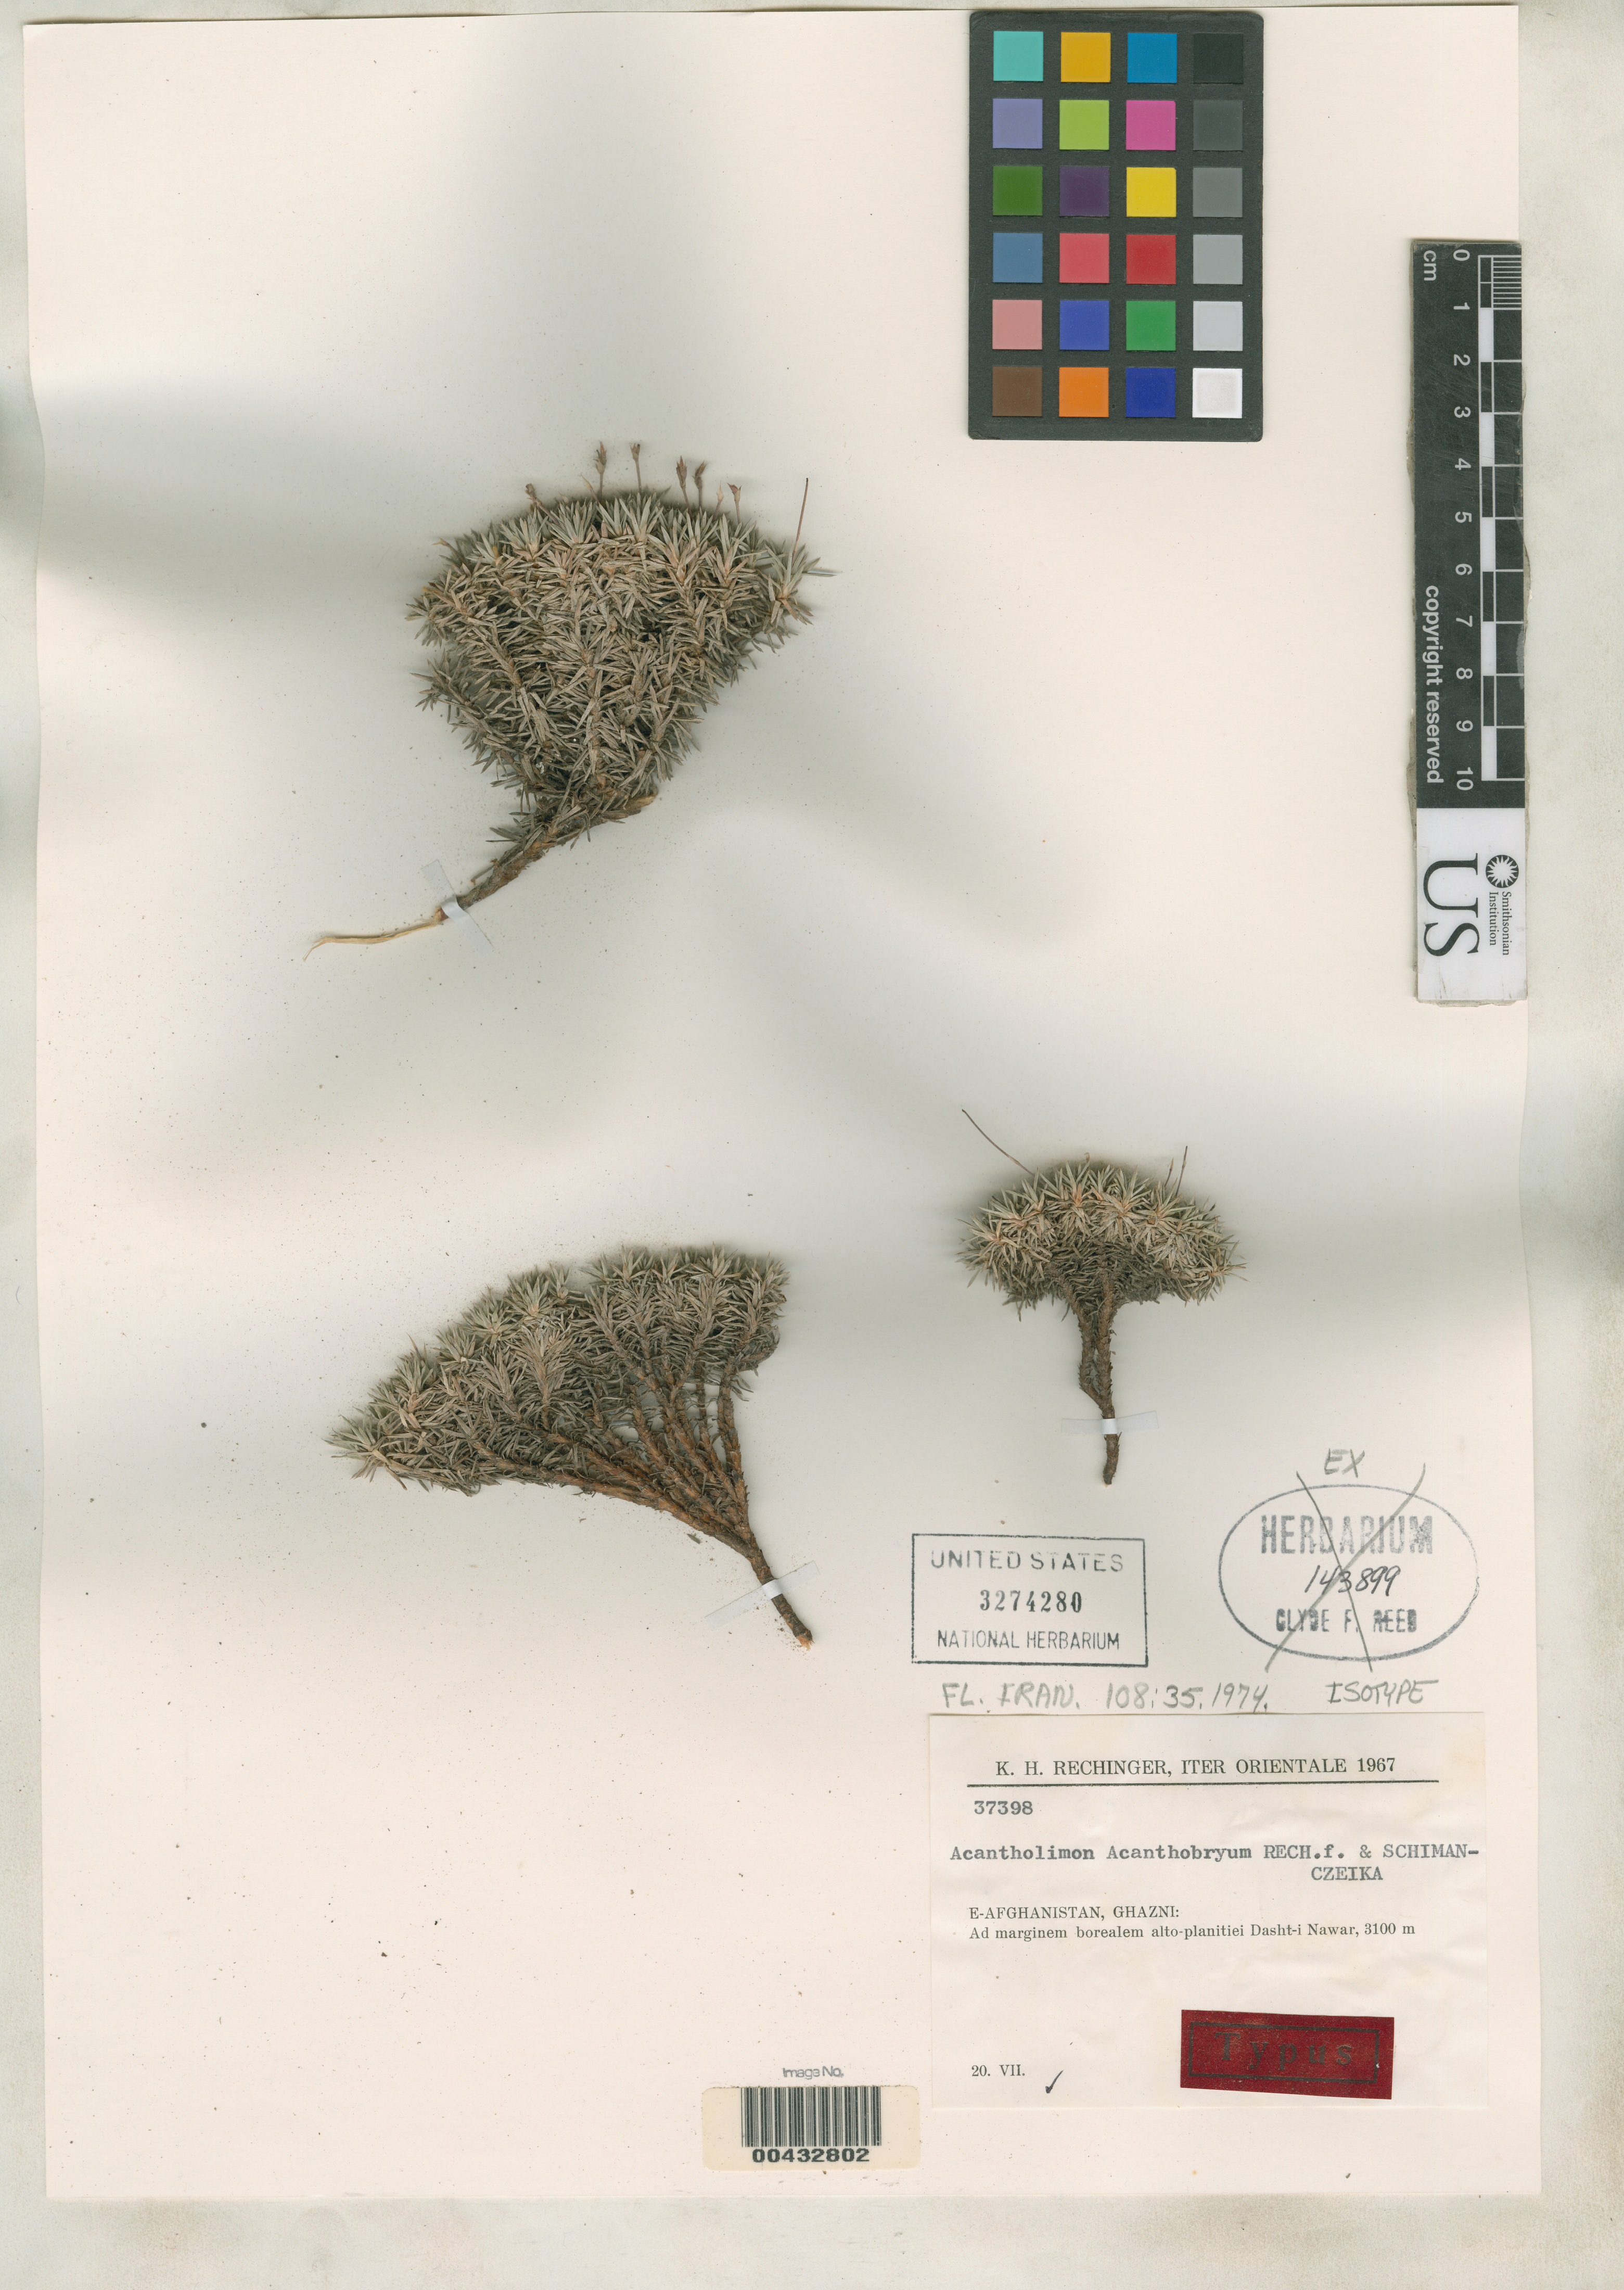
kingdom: Plantae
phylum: Tracheophyta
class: Magnoliopsida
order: Caryophyllales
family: Plumbaginaceae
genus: Acantholimon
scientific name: Acantholimon acanthobryum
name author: Rech. f. & Schiman-Czeika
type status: Isotype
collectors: K. H. Rechinger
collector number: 37398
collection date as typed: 20 Jul 1967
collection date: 1967-07-20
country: Afghanistan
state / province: Ghazni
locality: Marginem borealem alto-planitei Dasht-i Nawar.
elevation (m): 3100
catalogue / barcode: US 3274280